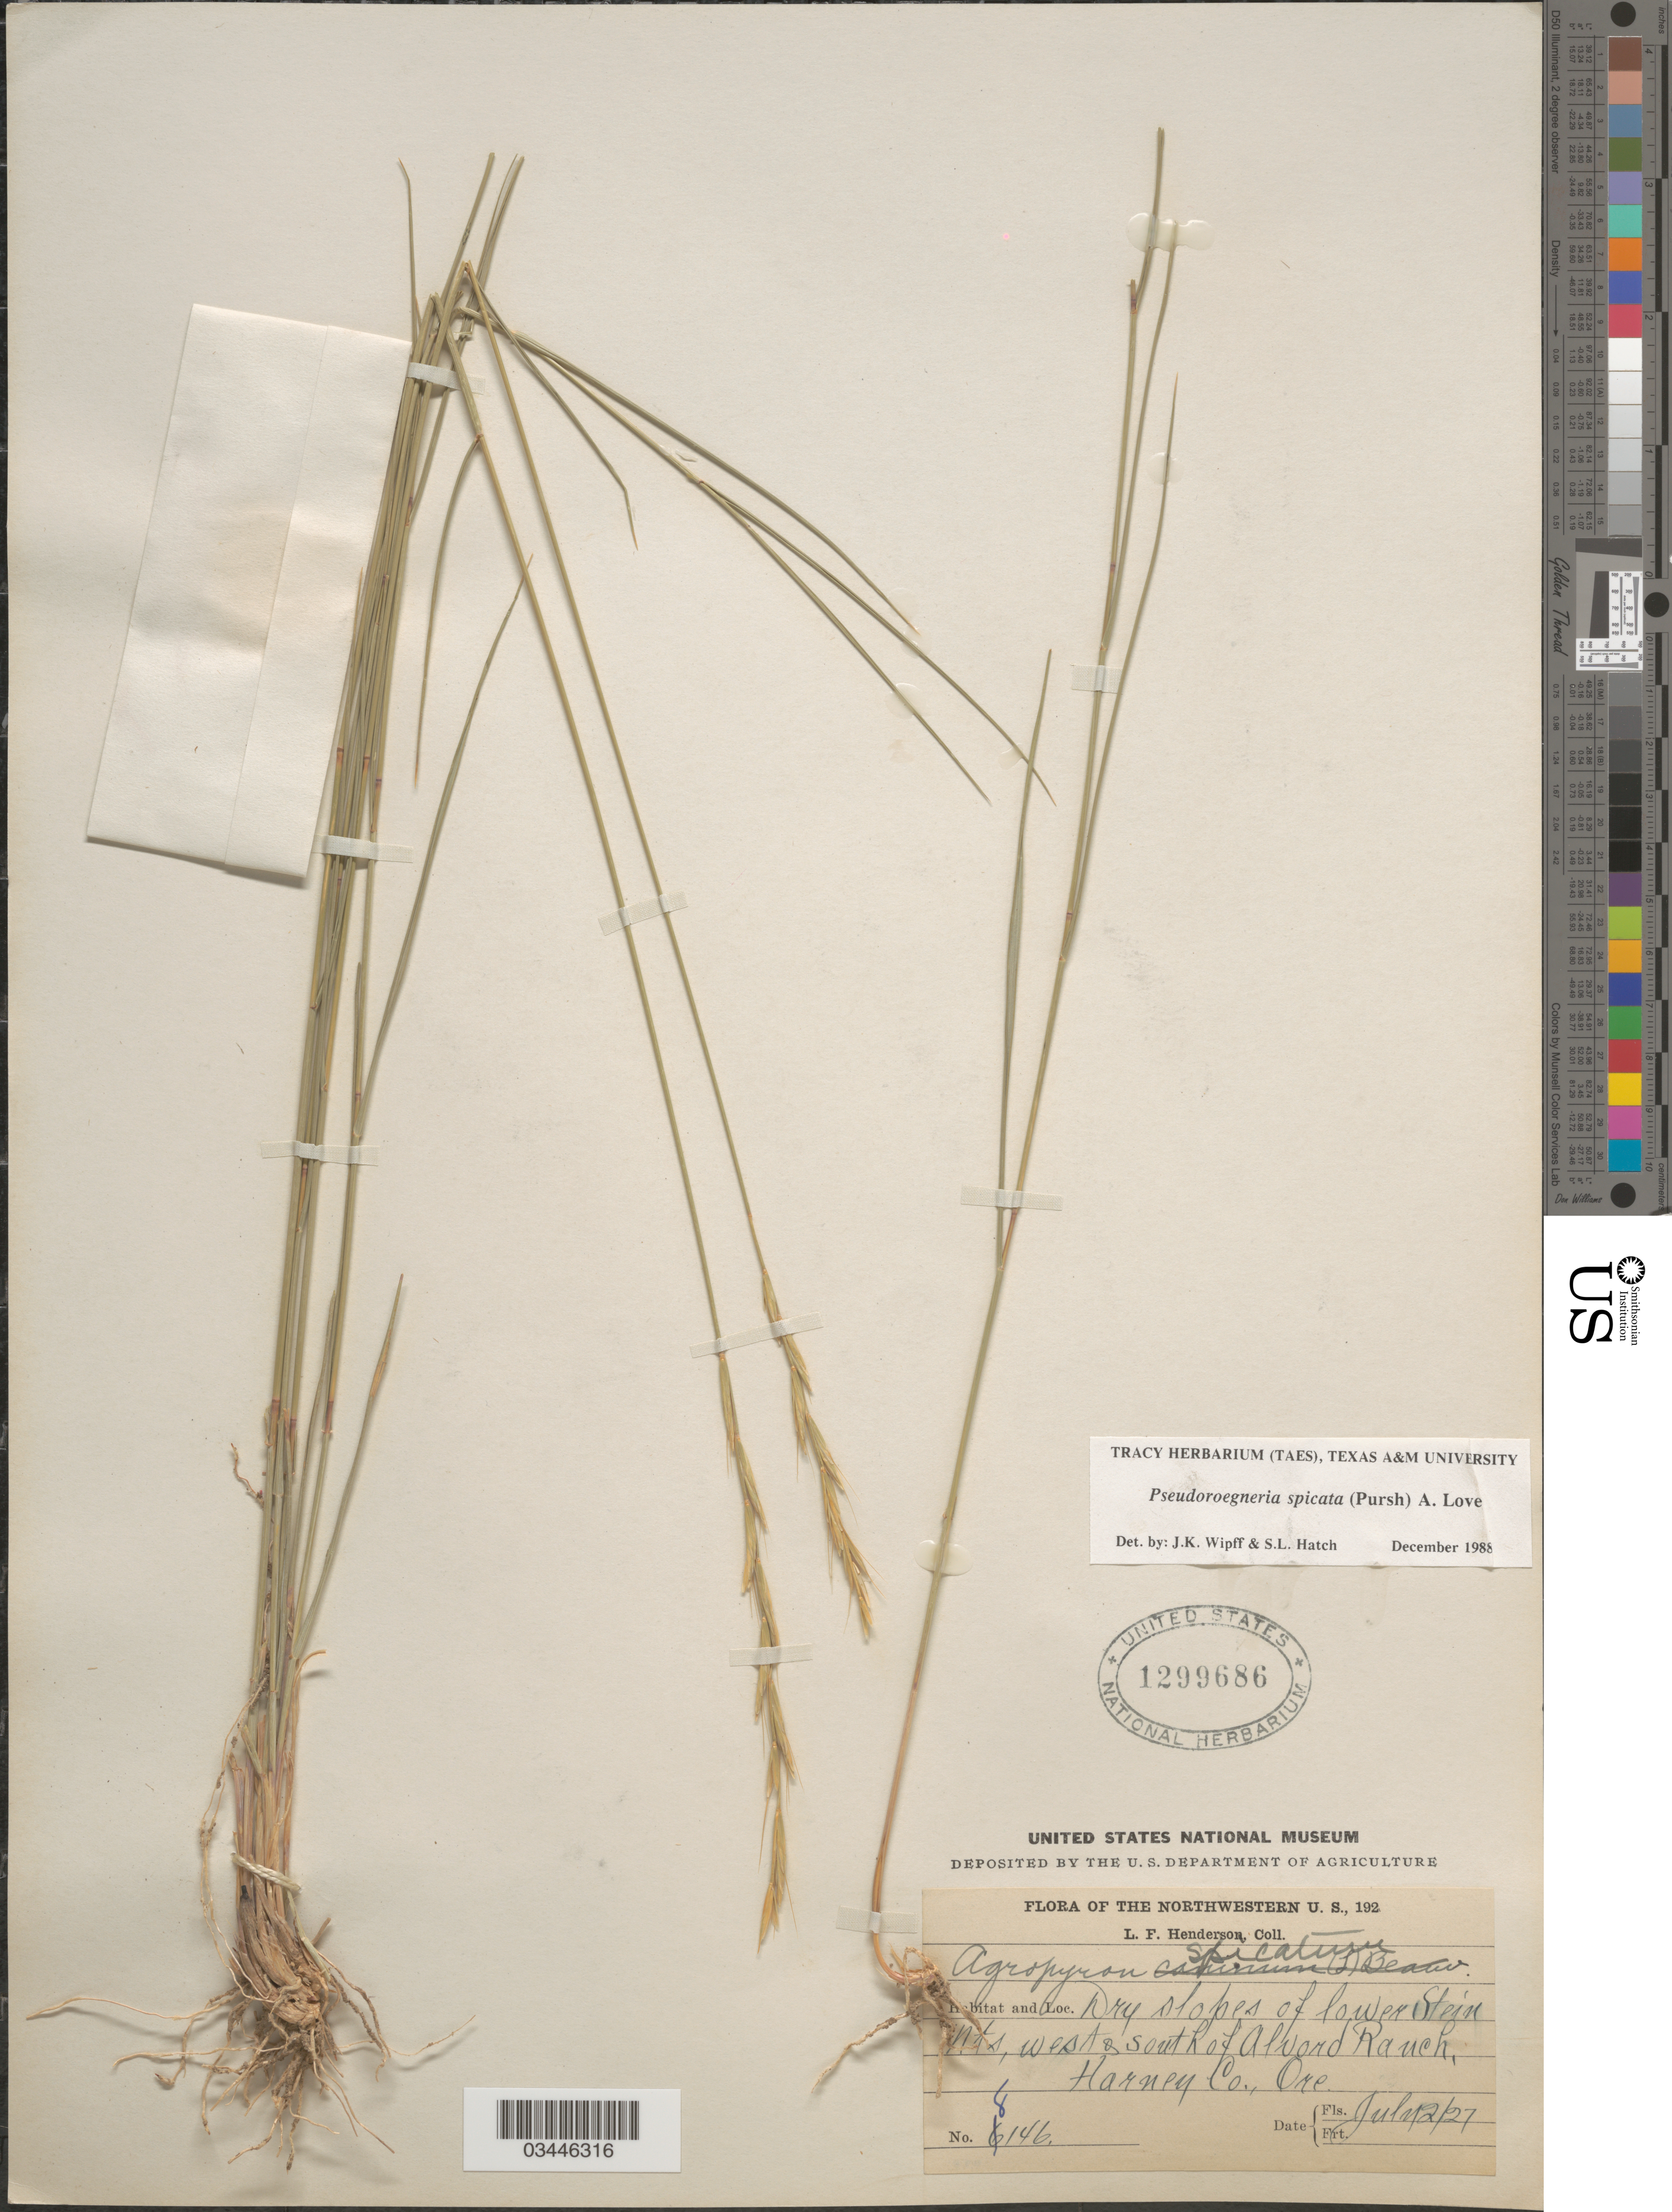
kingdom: Plantae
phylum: Tracheophyta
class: Liliopsida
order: Poales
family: Poaceae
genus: Pseudoroegneria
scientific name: Pseudoroegneria spicata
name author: (Pursh) Á. Löve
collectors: L. Henderson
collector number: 8146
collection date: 1927-07-12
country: United States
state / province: Oregon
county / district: Harney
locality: Northwestern U.S. Dry slopes of lower Stein Mts, west or south of Alvord Ranch, Harney Co.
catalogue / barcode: US 1299686